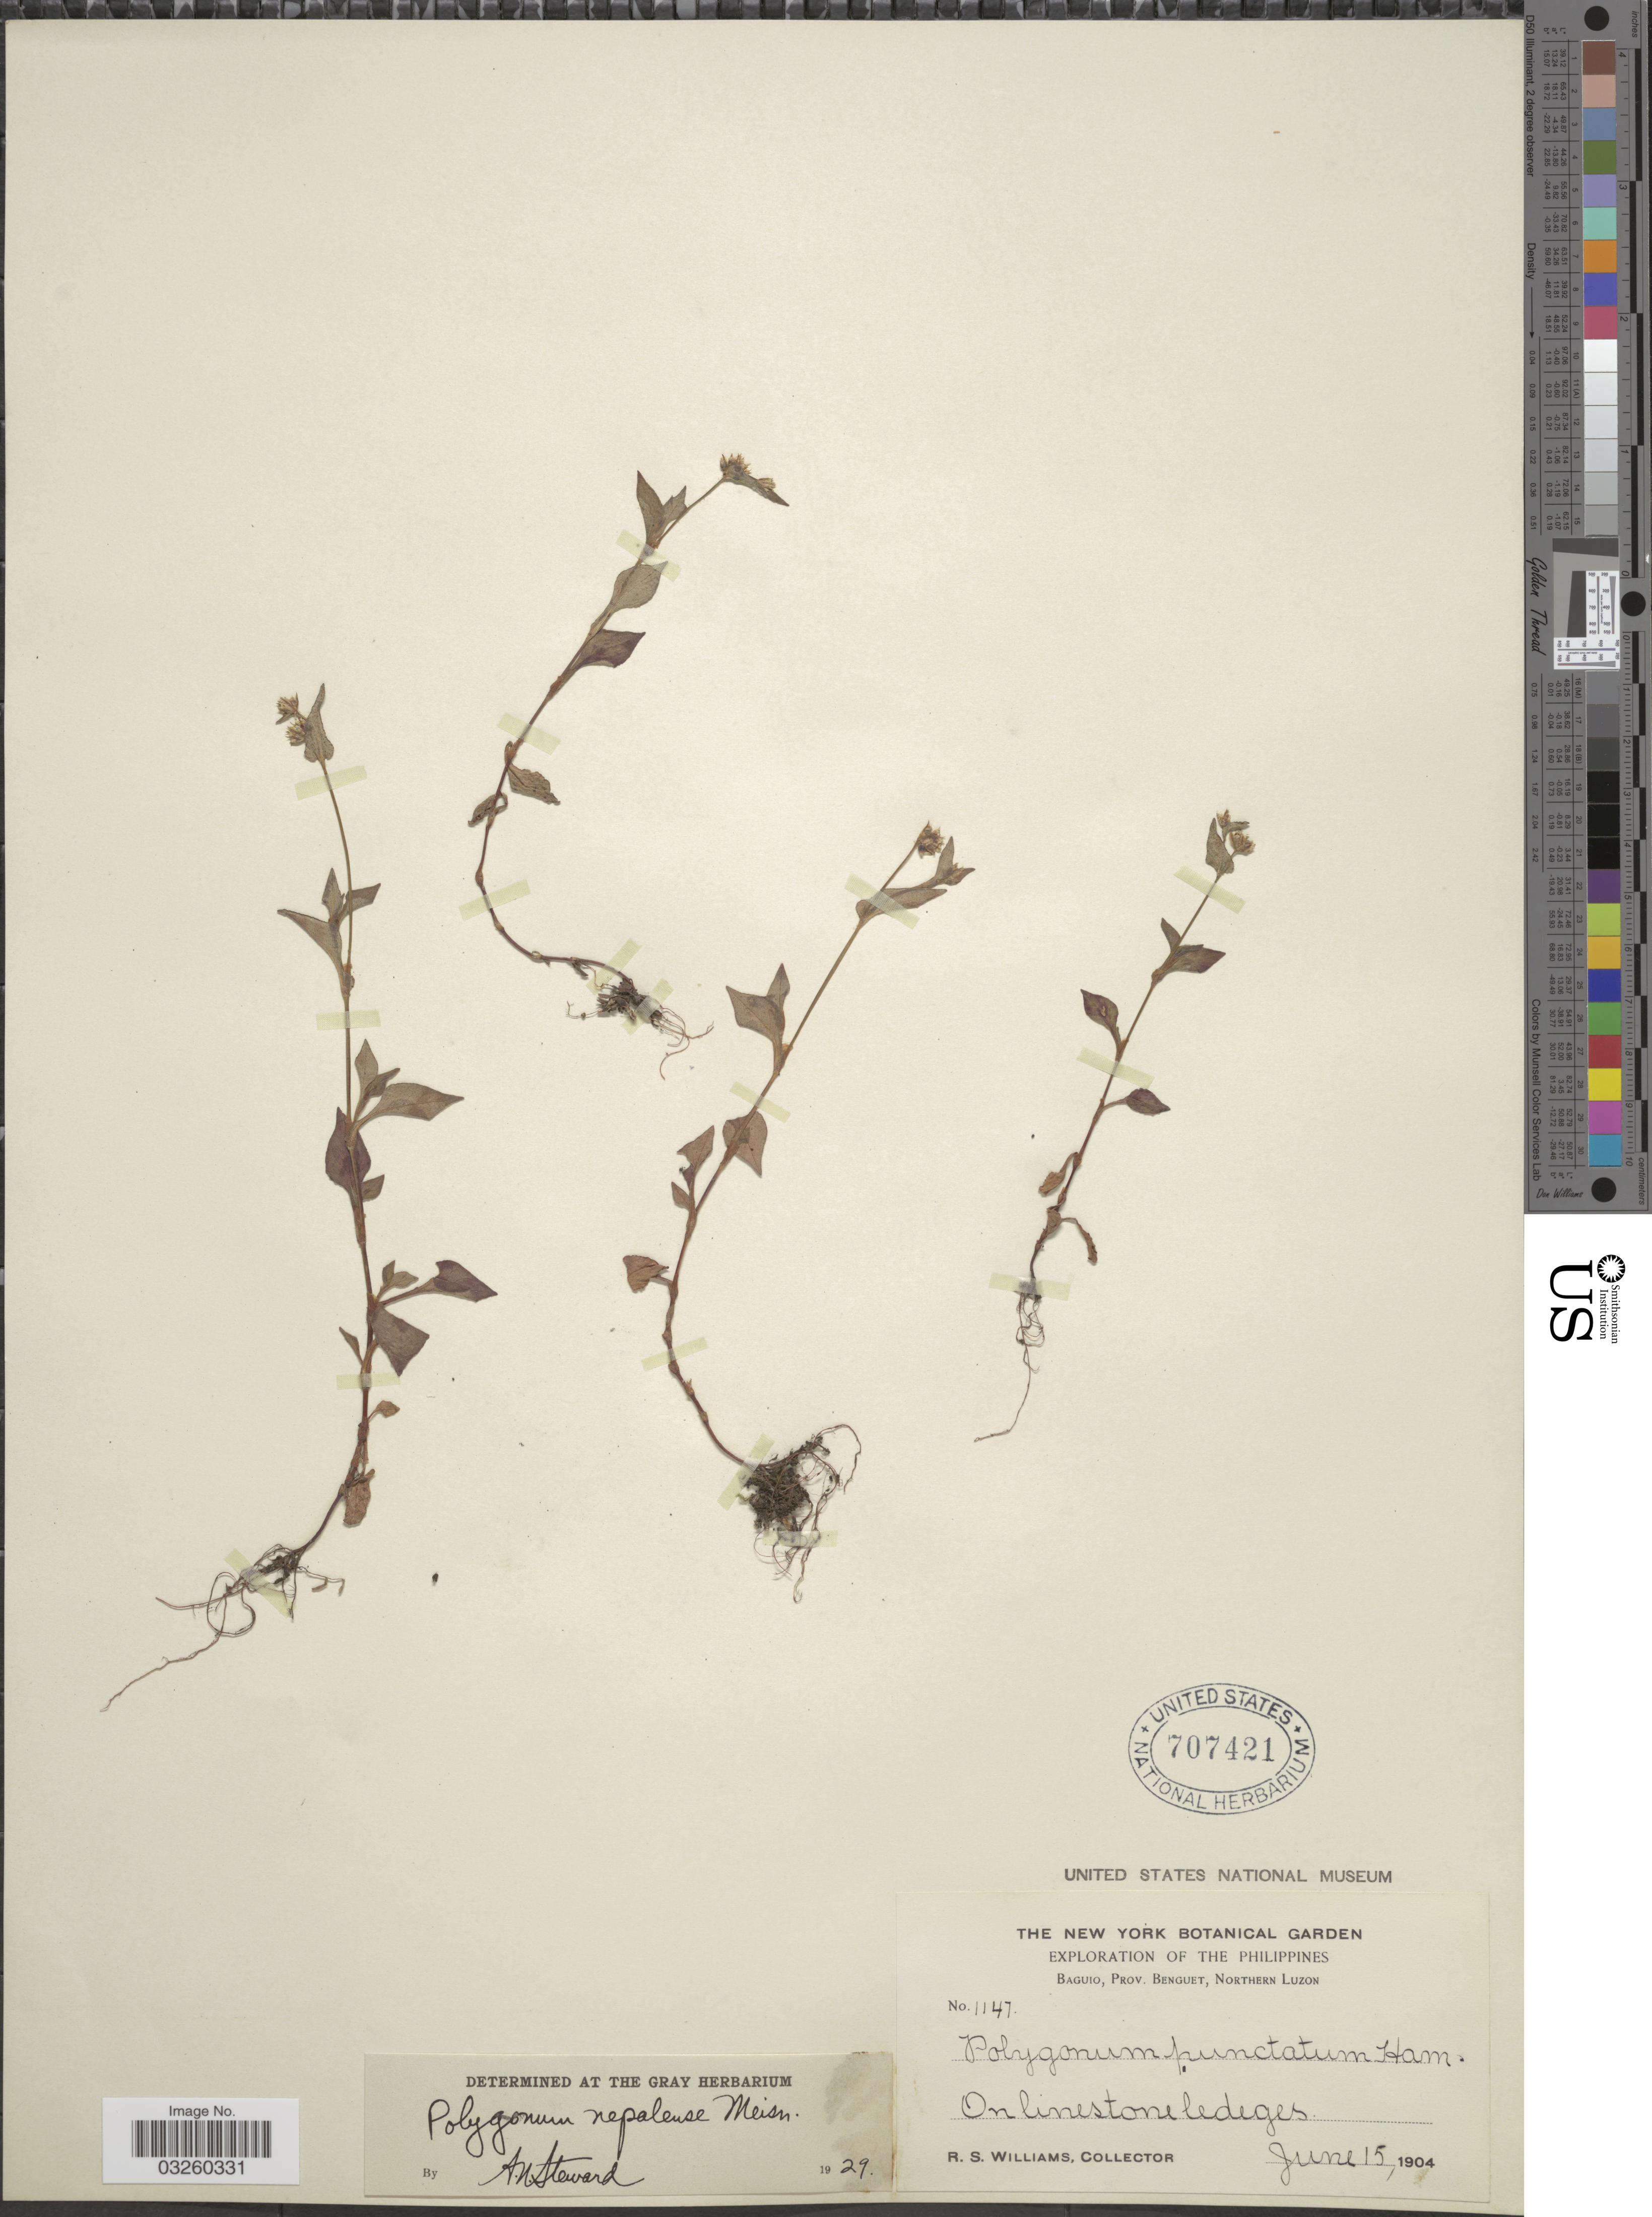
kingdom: Plantae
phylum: Tracheophyta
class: Magnoliopsida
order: Caryophyllales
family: Polygonaceae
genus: Polygonum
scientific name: Polygonum nepalense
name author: Meisn.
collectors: R. S. Williams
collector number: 1147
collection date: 1904-06-15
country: Philippines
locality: Baguio, Prov. Benguet, Northern Luzon.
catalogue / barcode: US 707421